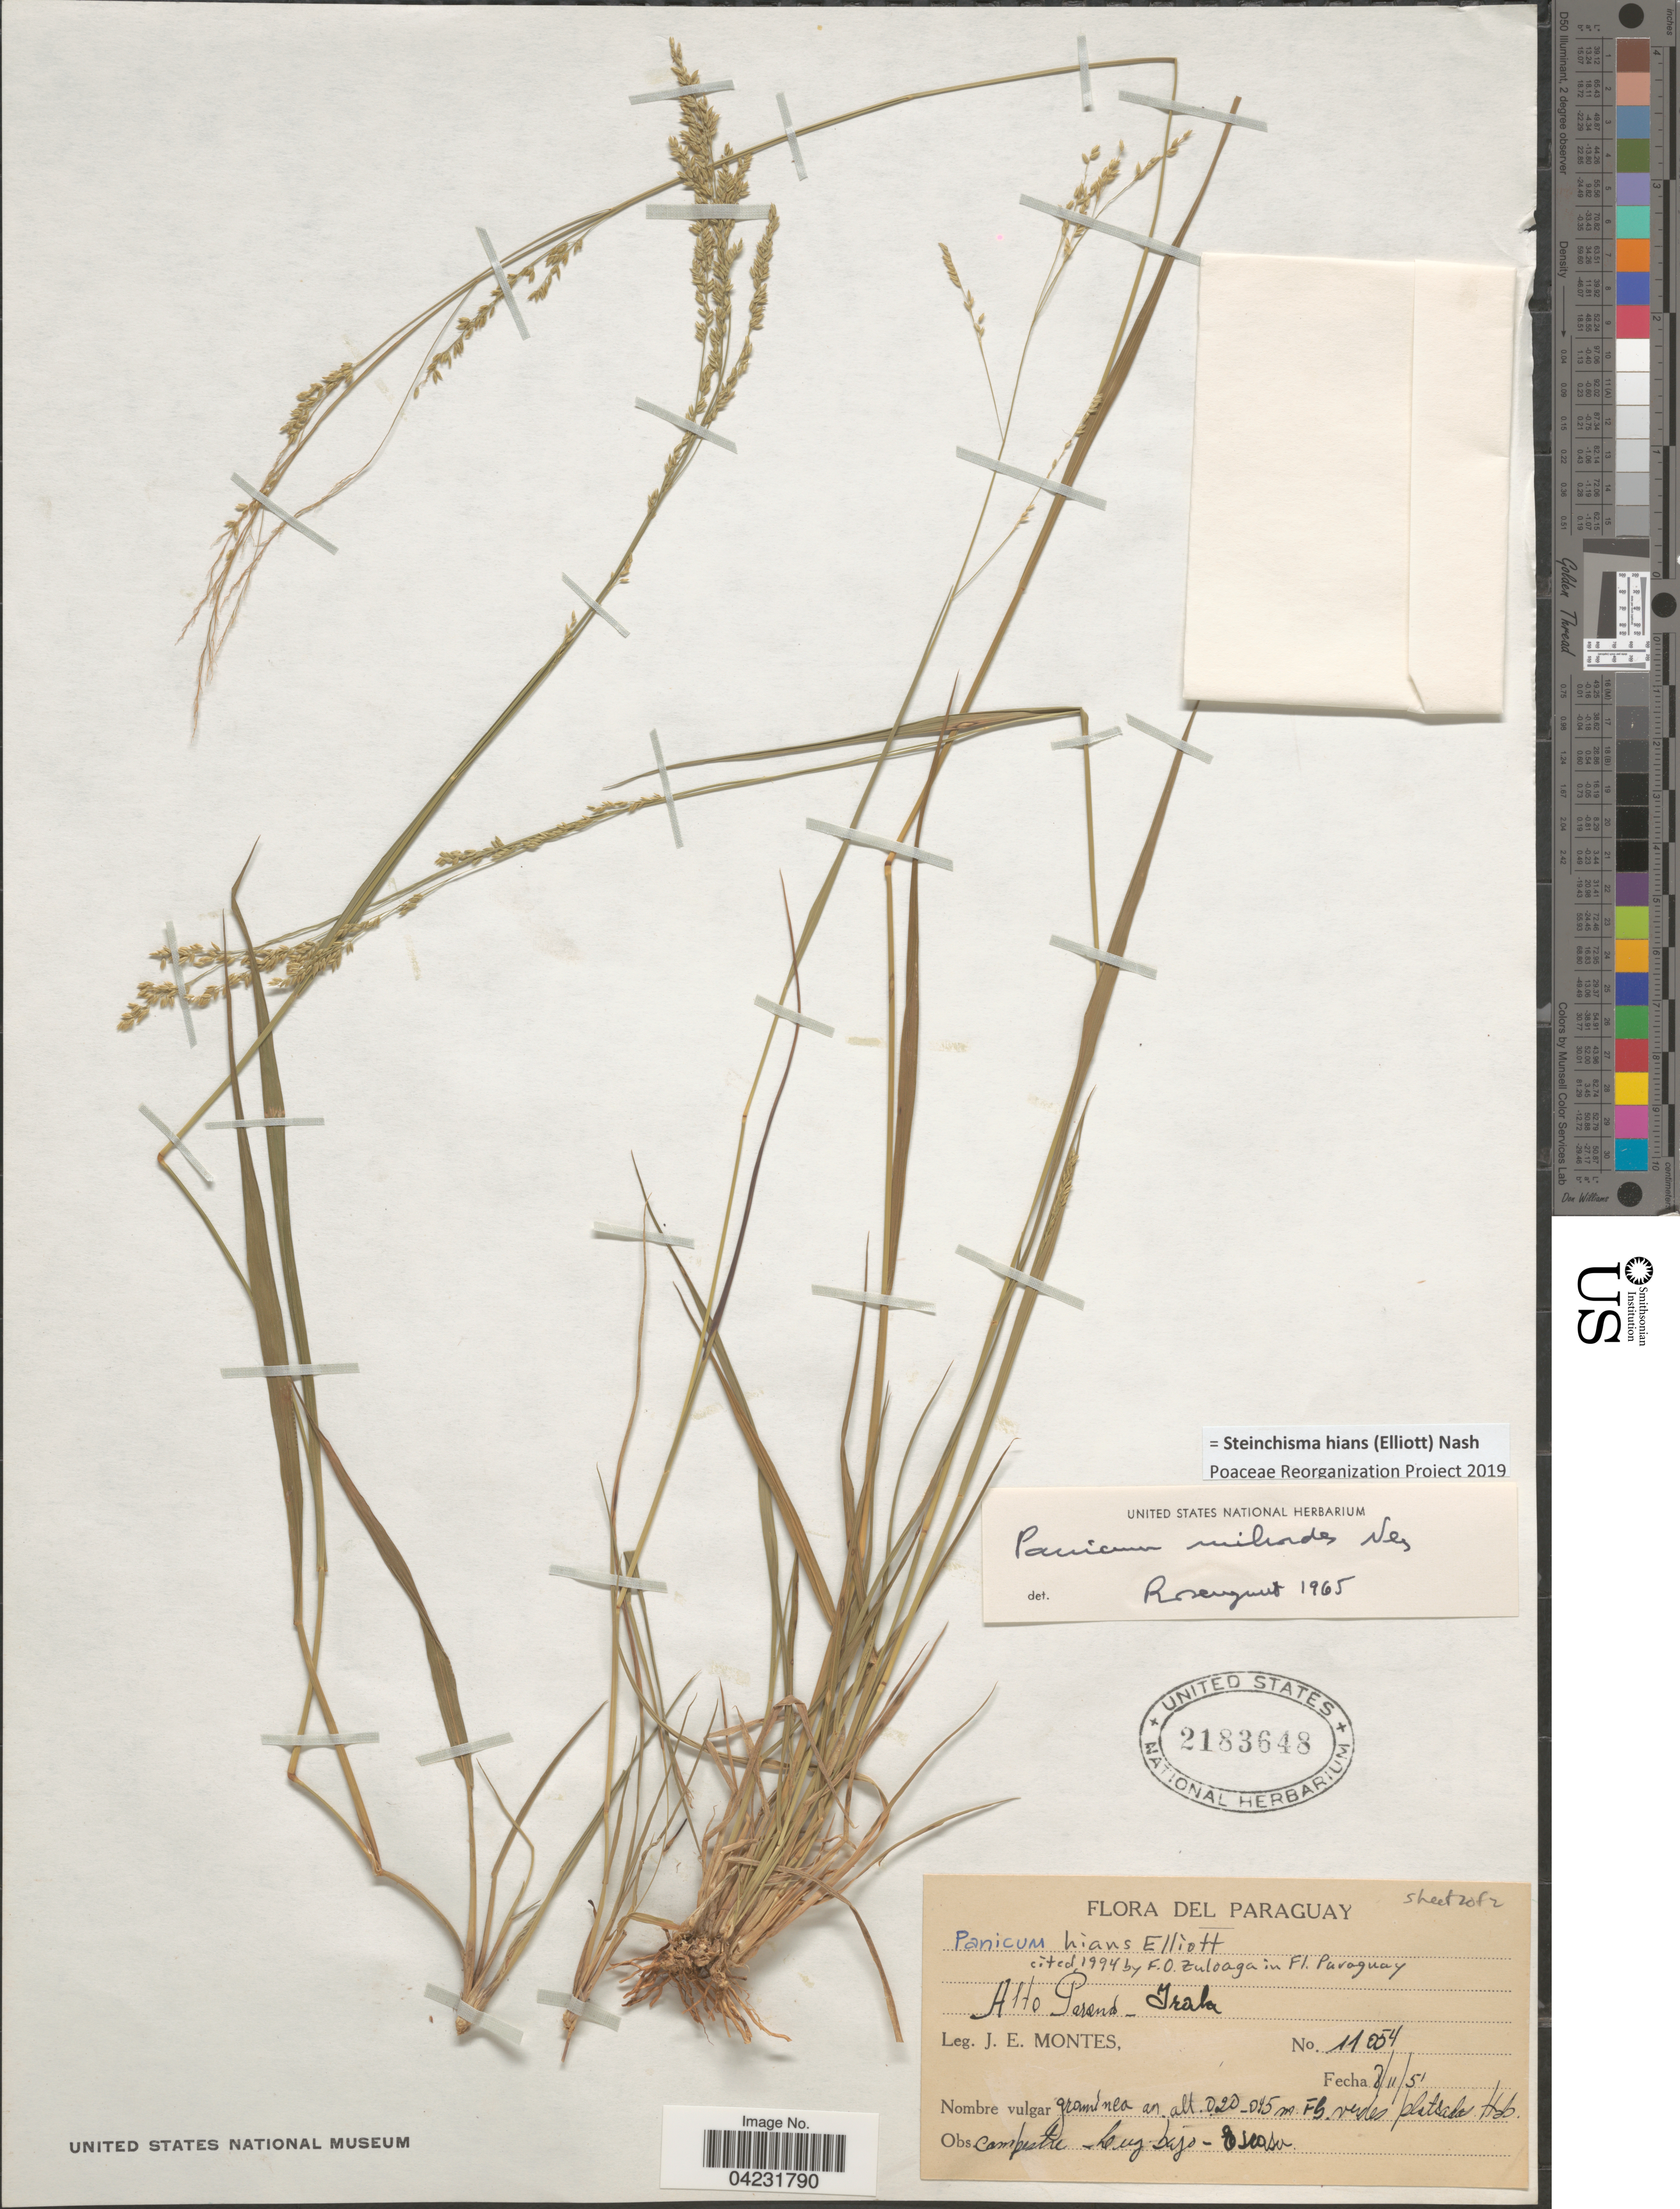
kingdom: Plantae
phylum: Tracheophyta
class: Liliopsida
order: Poales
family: Poaceae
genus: Steinchisma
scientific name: Steinchisma hians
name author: (Elliott) Nash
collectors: J. E. Montes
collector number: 11054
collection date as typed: Transcribed d/m/y: 8/11/51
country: Paraguay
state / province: Alto Parana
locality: Irala.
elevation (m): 0.2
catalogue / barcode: US 2183648